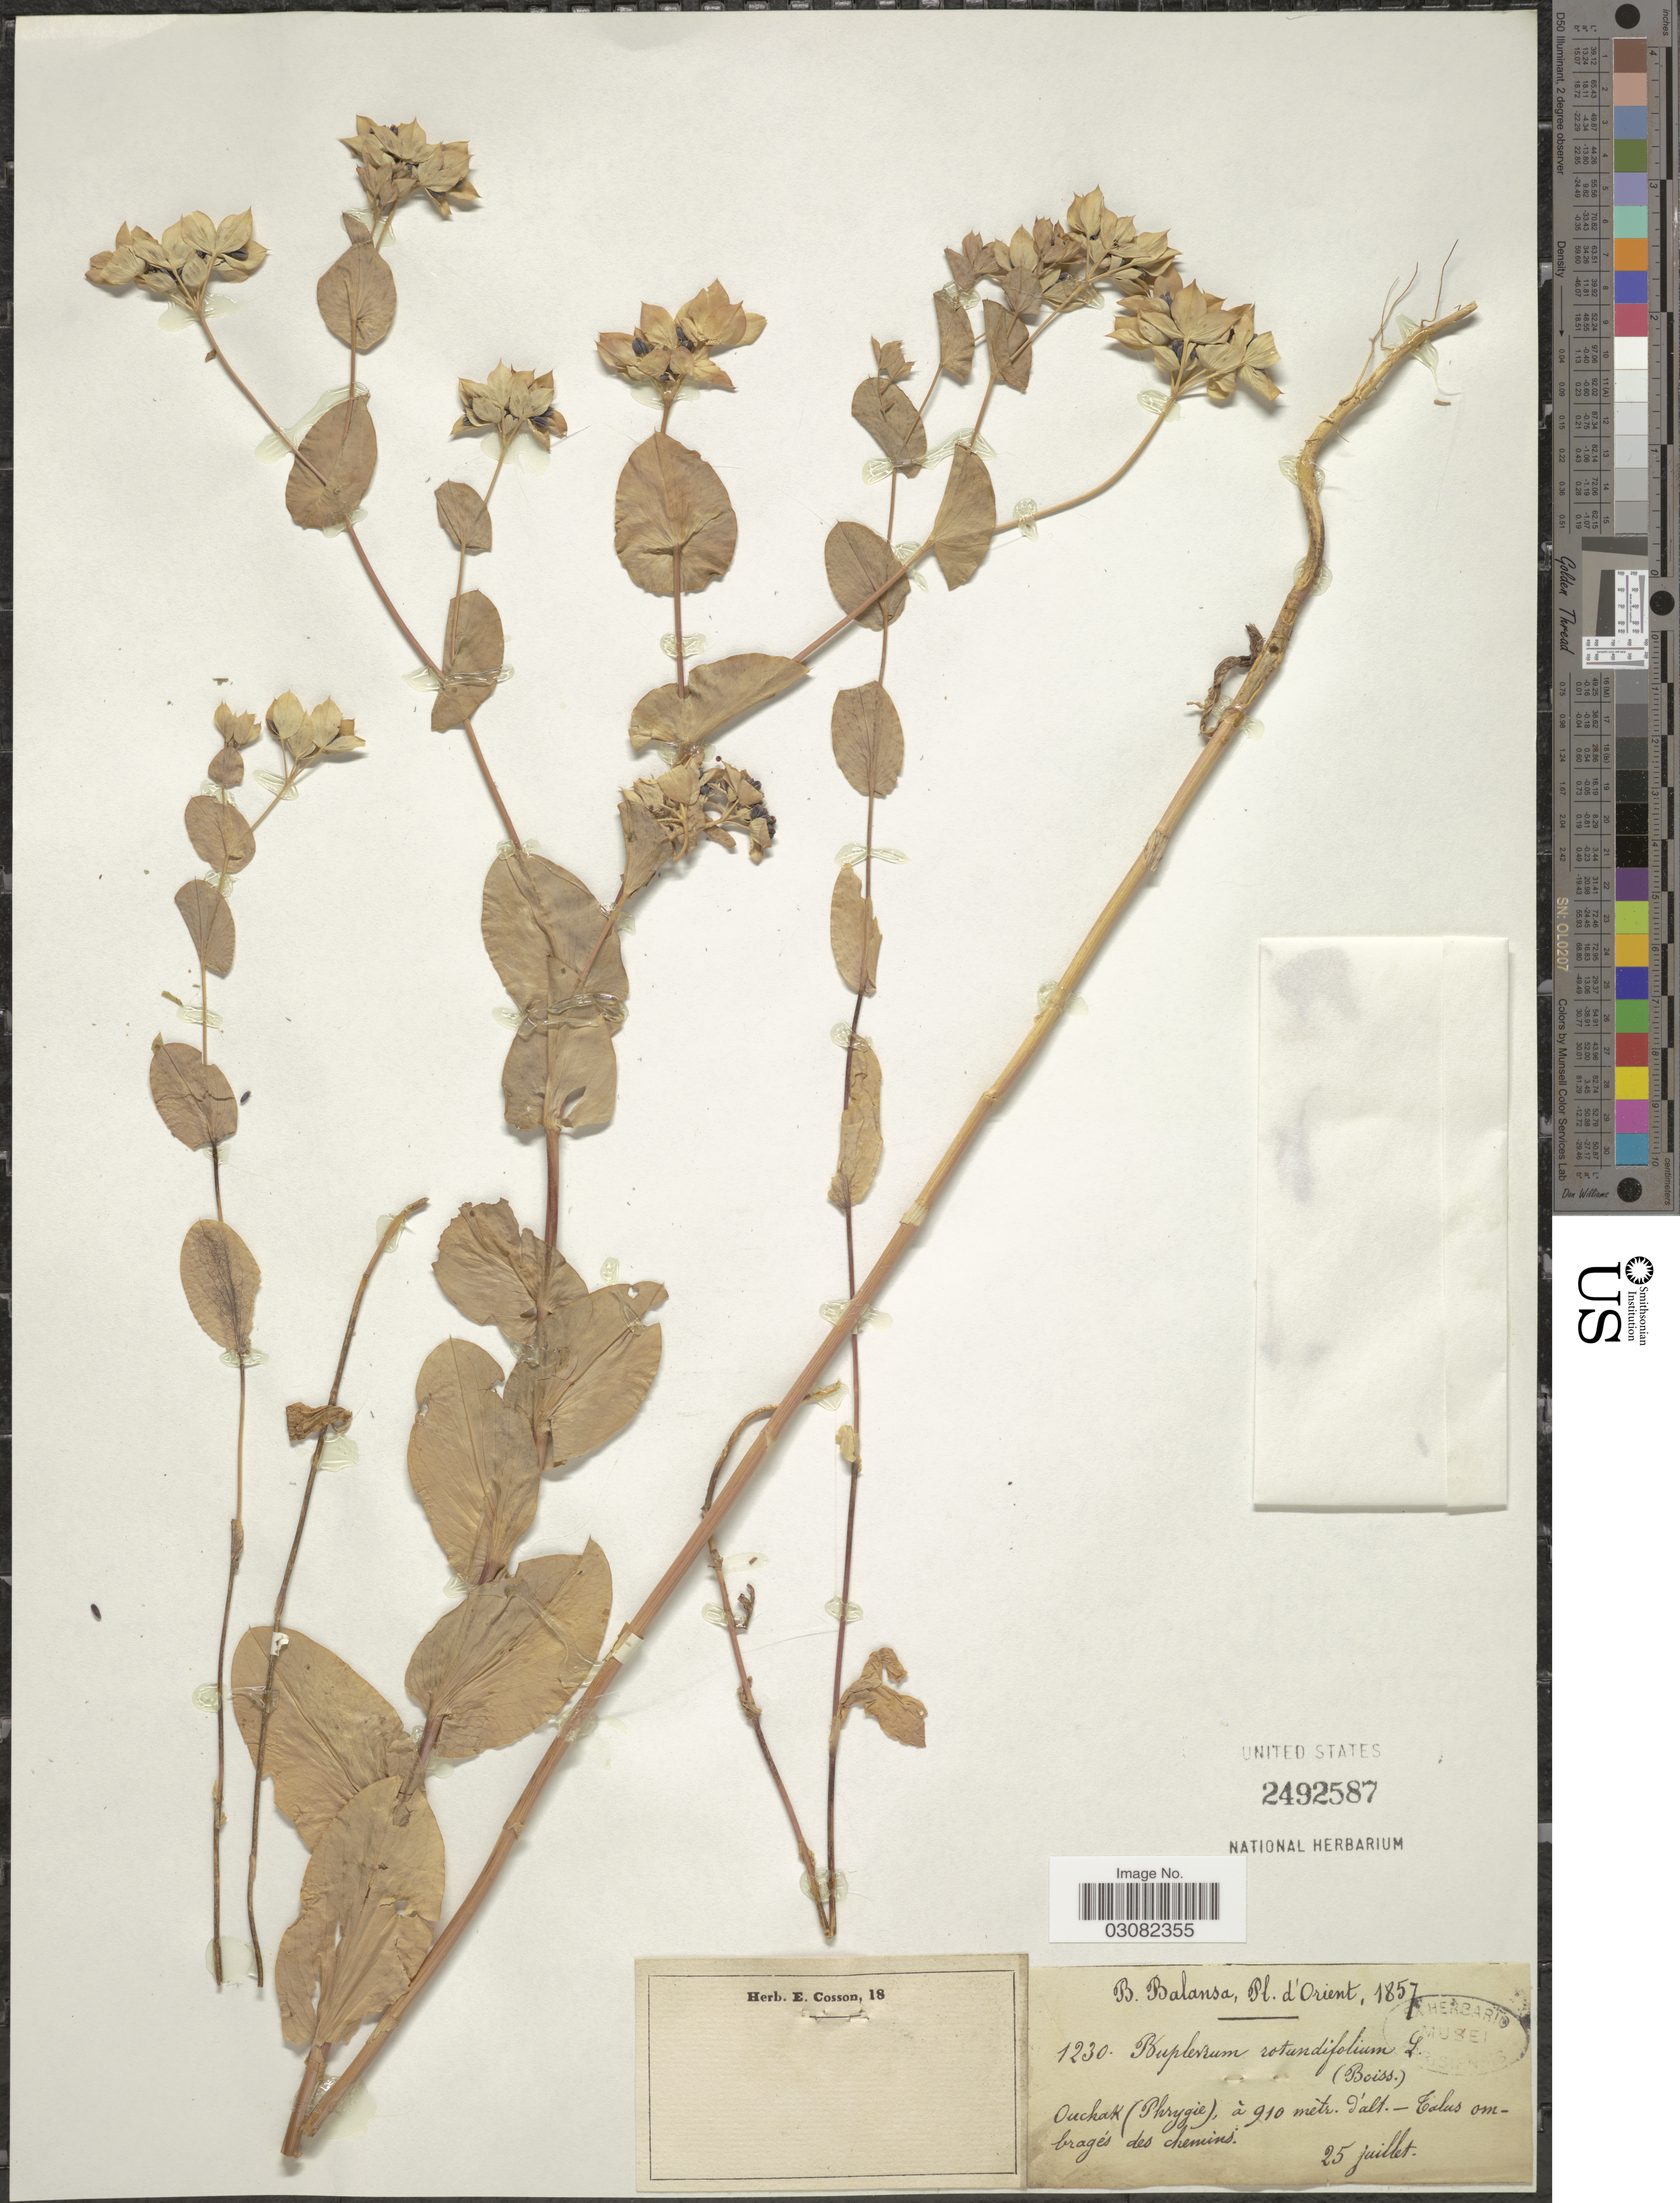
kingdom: Plantae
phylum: Tracheophyta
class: Magnoliopsida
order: Apiales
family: Apiaceae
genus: Bupleurum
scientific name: Bupleurum rotundifolium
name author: L.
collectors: B. Balansa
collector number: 1230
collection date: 1857-07-25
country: Turkey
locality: Orient. Ouchak (Phrygie). Talus ombragés des chemins.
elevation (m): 910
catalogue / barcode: US 2492587